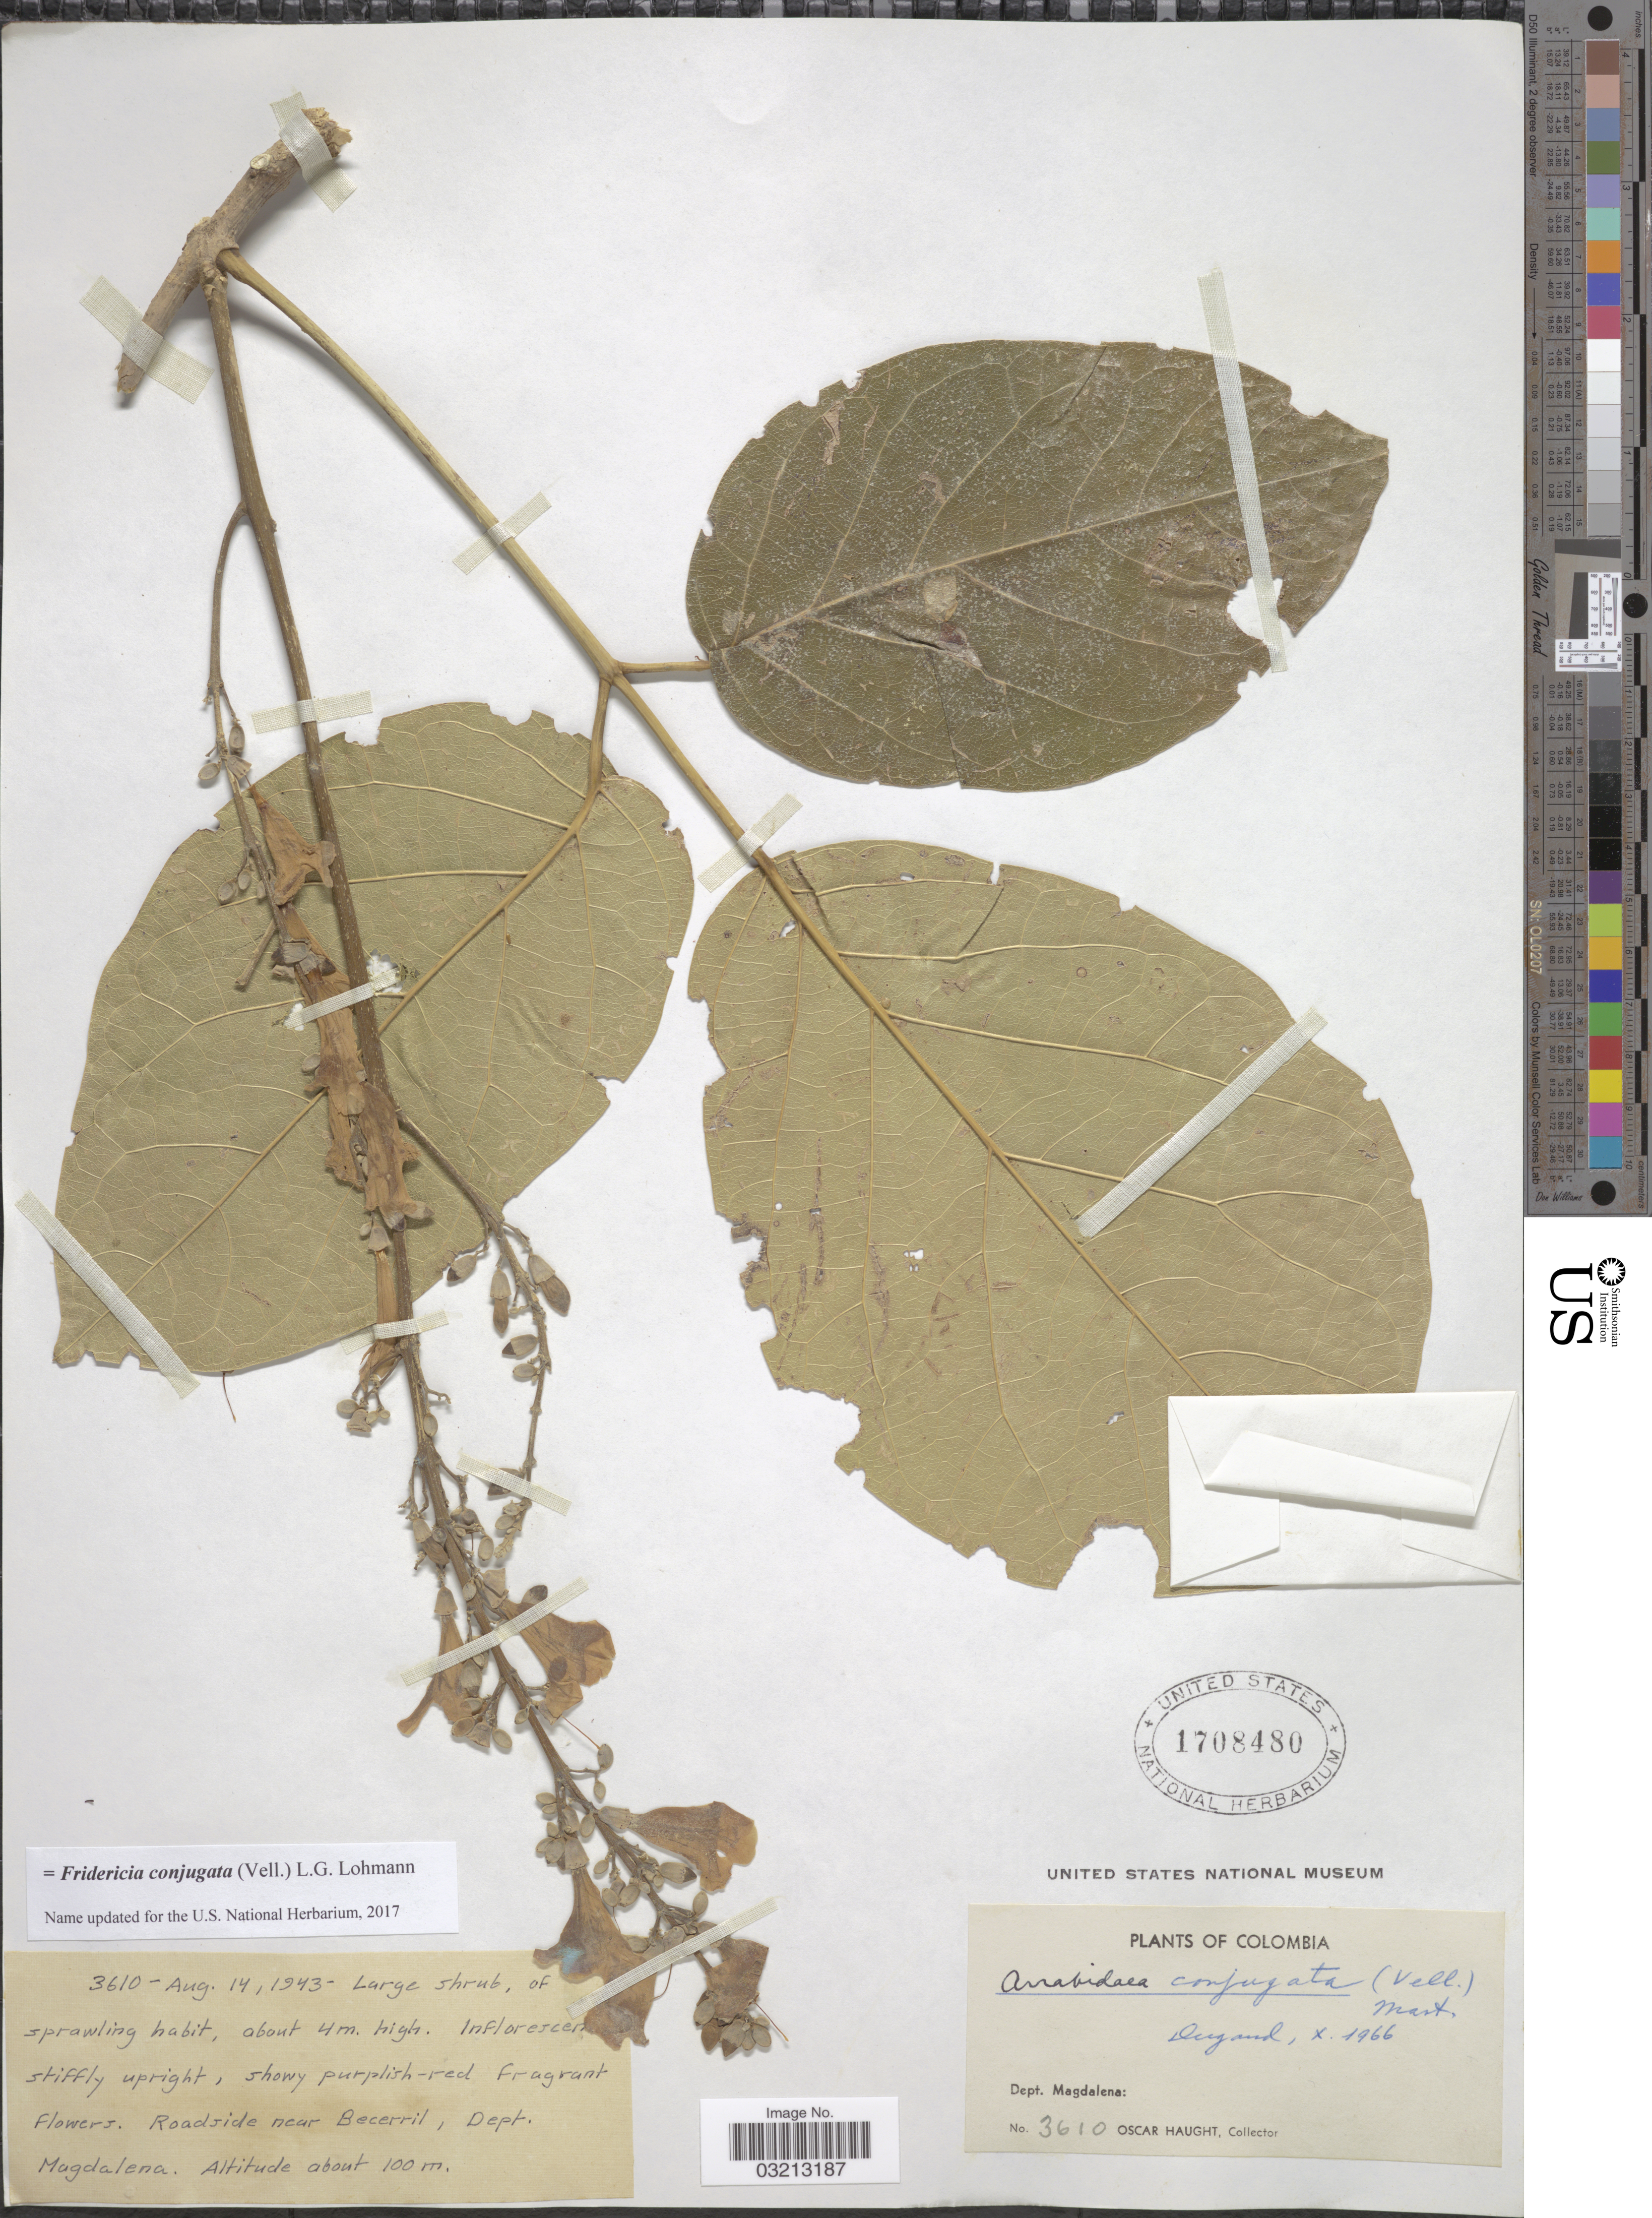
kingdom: Plantae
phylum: Tracheophyta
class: Magnoliopsida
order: Lamiales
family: Bignoniaceae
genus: Fridericia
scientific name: Fridericia conjugata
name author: (Vell.) L.G. Lohmann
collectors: O. Haught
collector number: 3610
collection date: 1943-08-14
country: Colombia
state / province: Magdalena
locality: Dept. Magdalena. Roadside near Becerril.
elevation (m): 100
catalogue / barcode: US 1708480